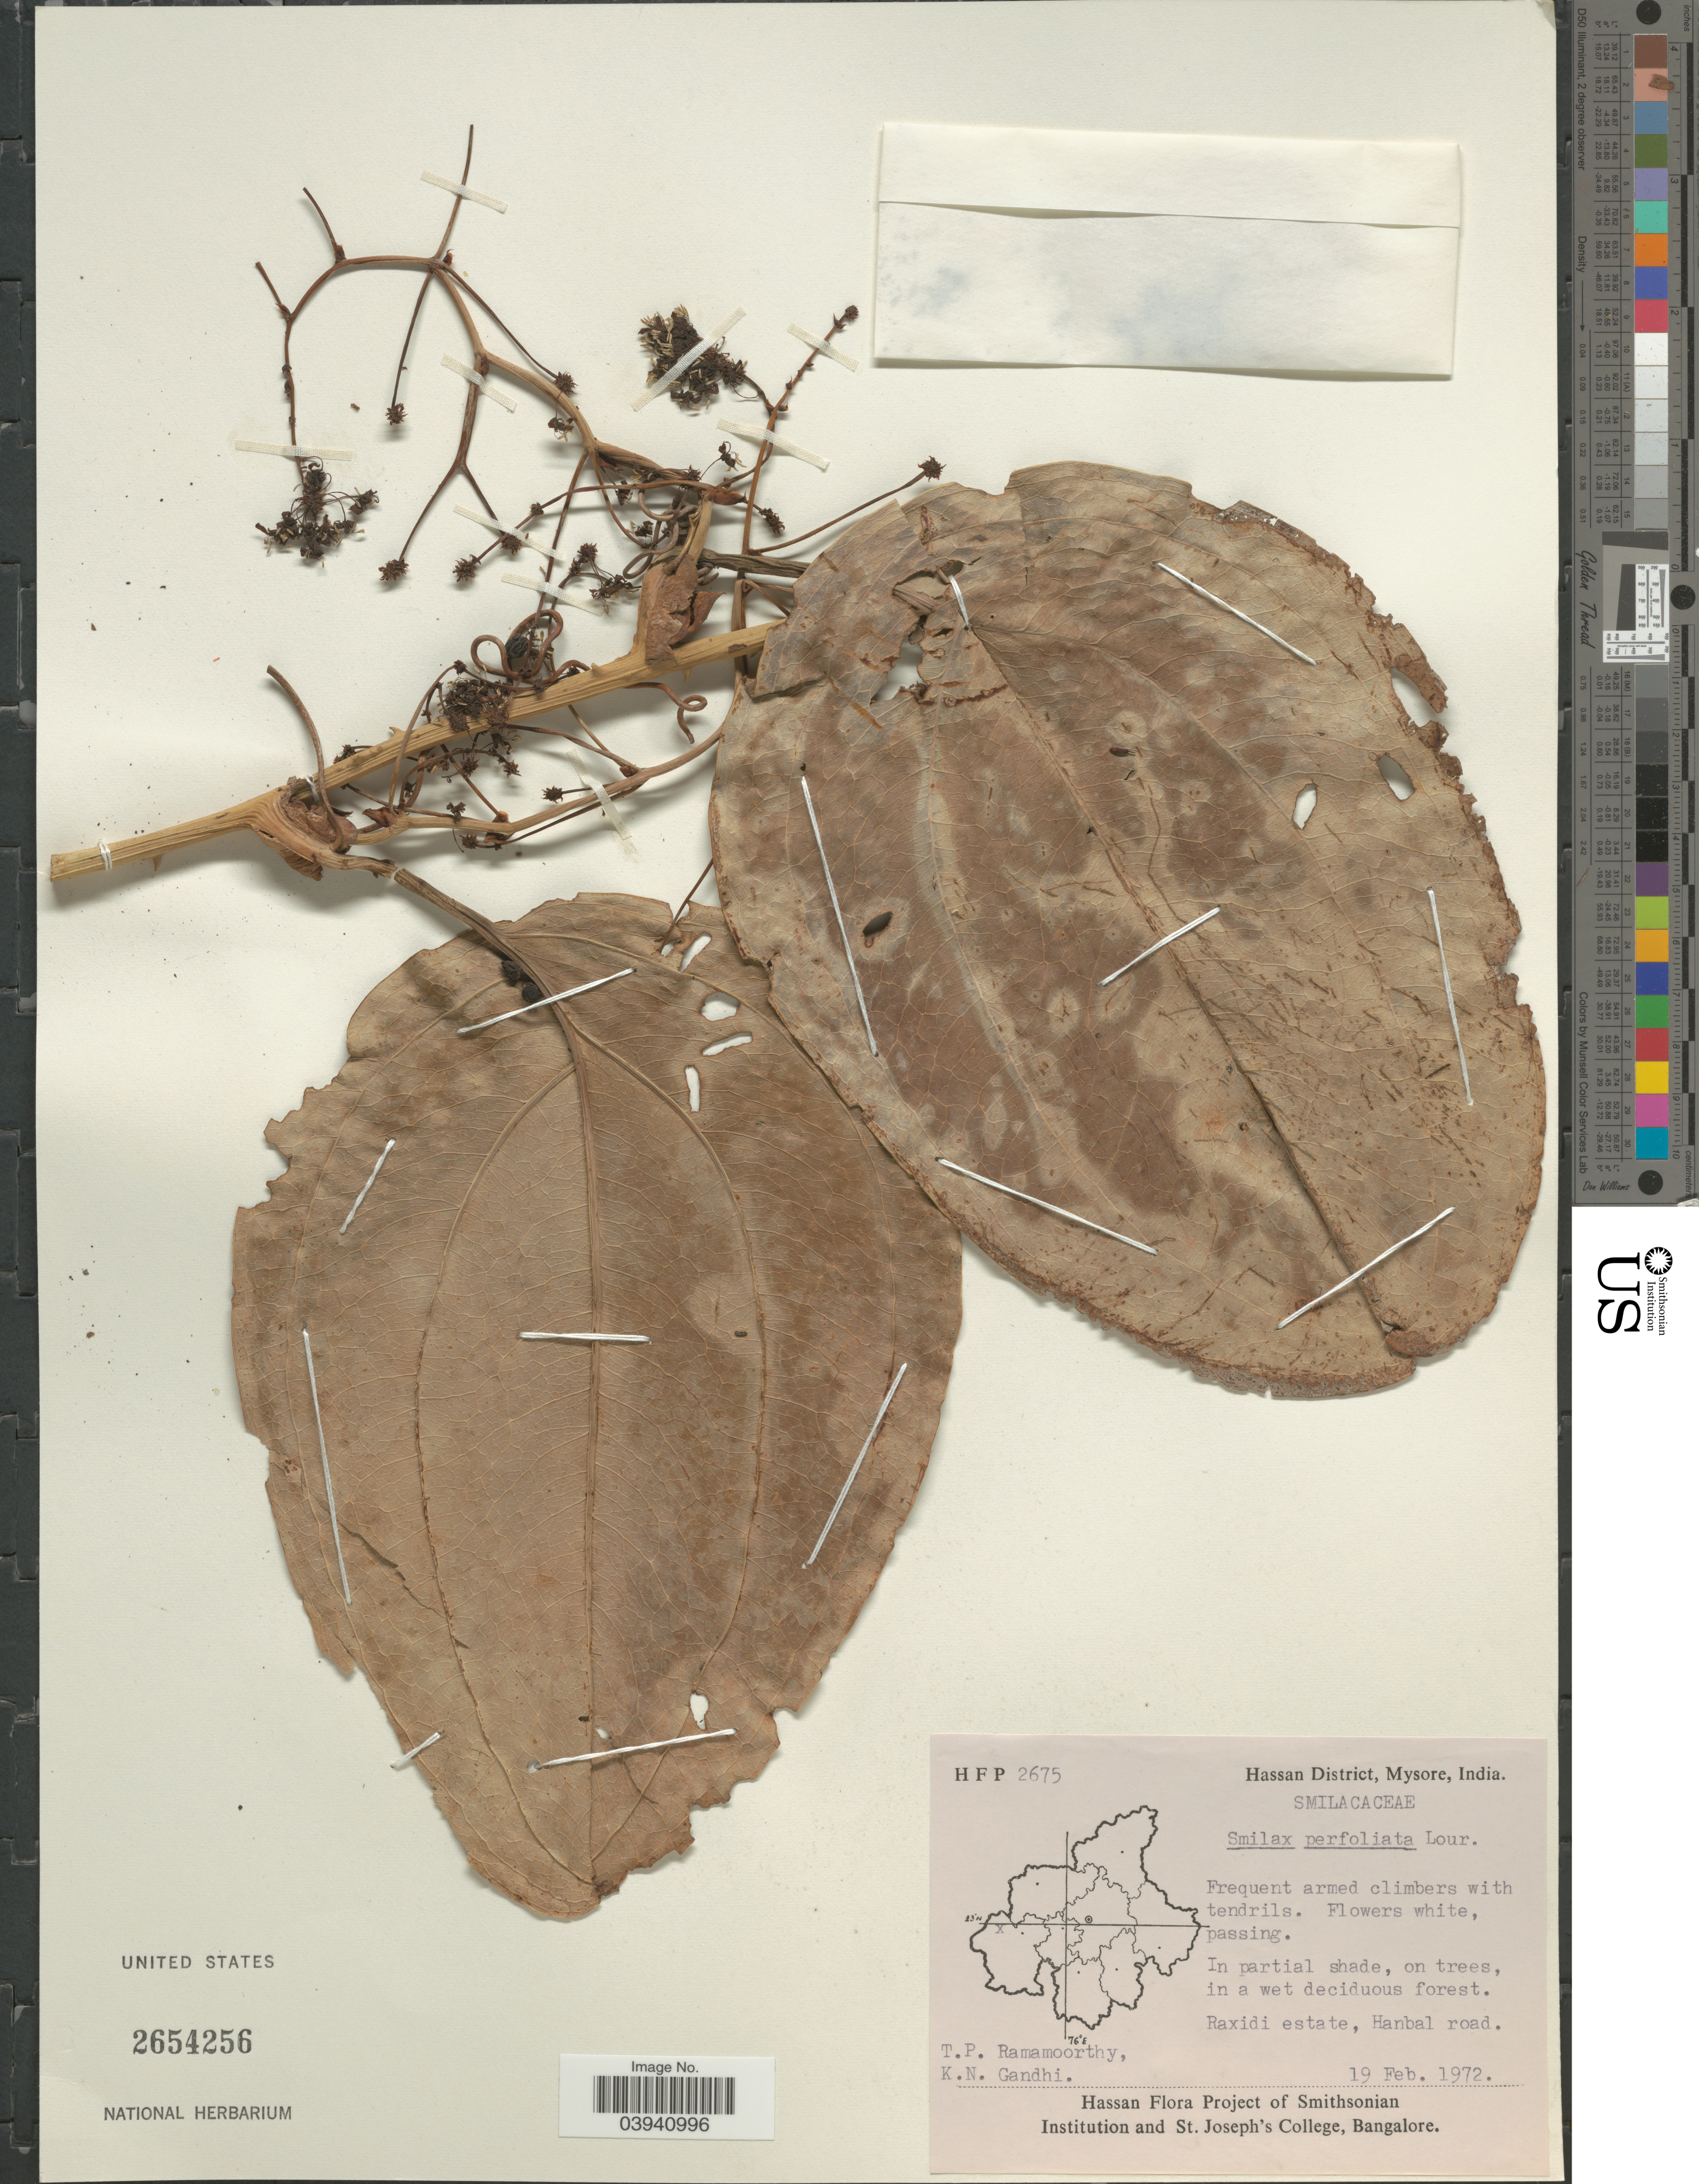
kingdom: Plantae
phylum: Tracheophyta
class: Liliopsida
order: Liliales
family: Smilacaceae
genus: Smilax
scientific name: Smilax perfoliata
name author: Lour.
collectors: T. P. Ramamoorthy & K. N. Gandhi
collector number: HFP2675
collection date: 1972-02-19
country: India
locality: Hassan District, Mysore. Raxidi estate, Hanbal road.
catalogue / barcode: US 2654256